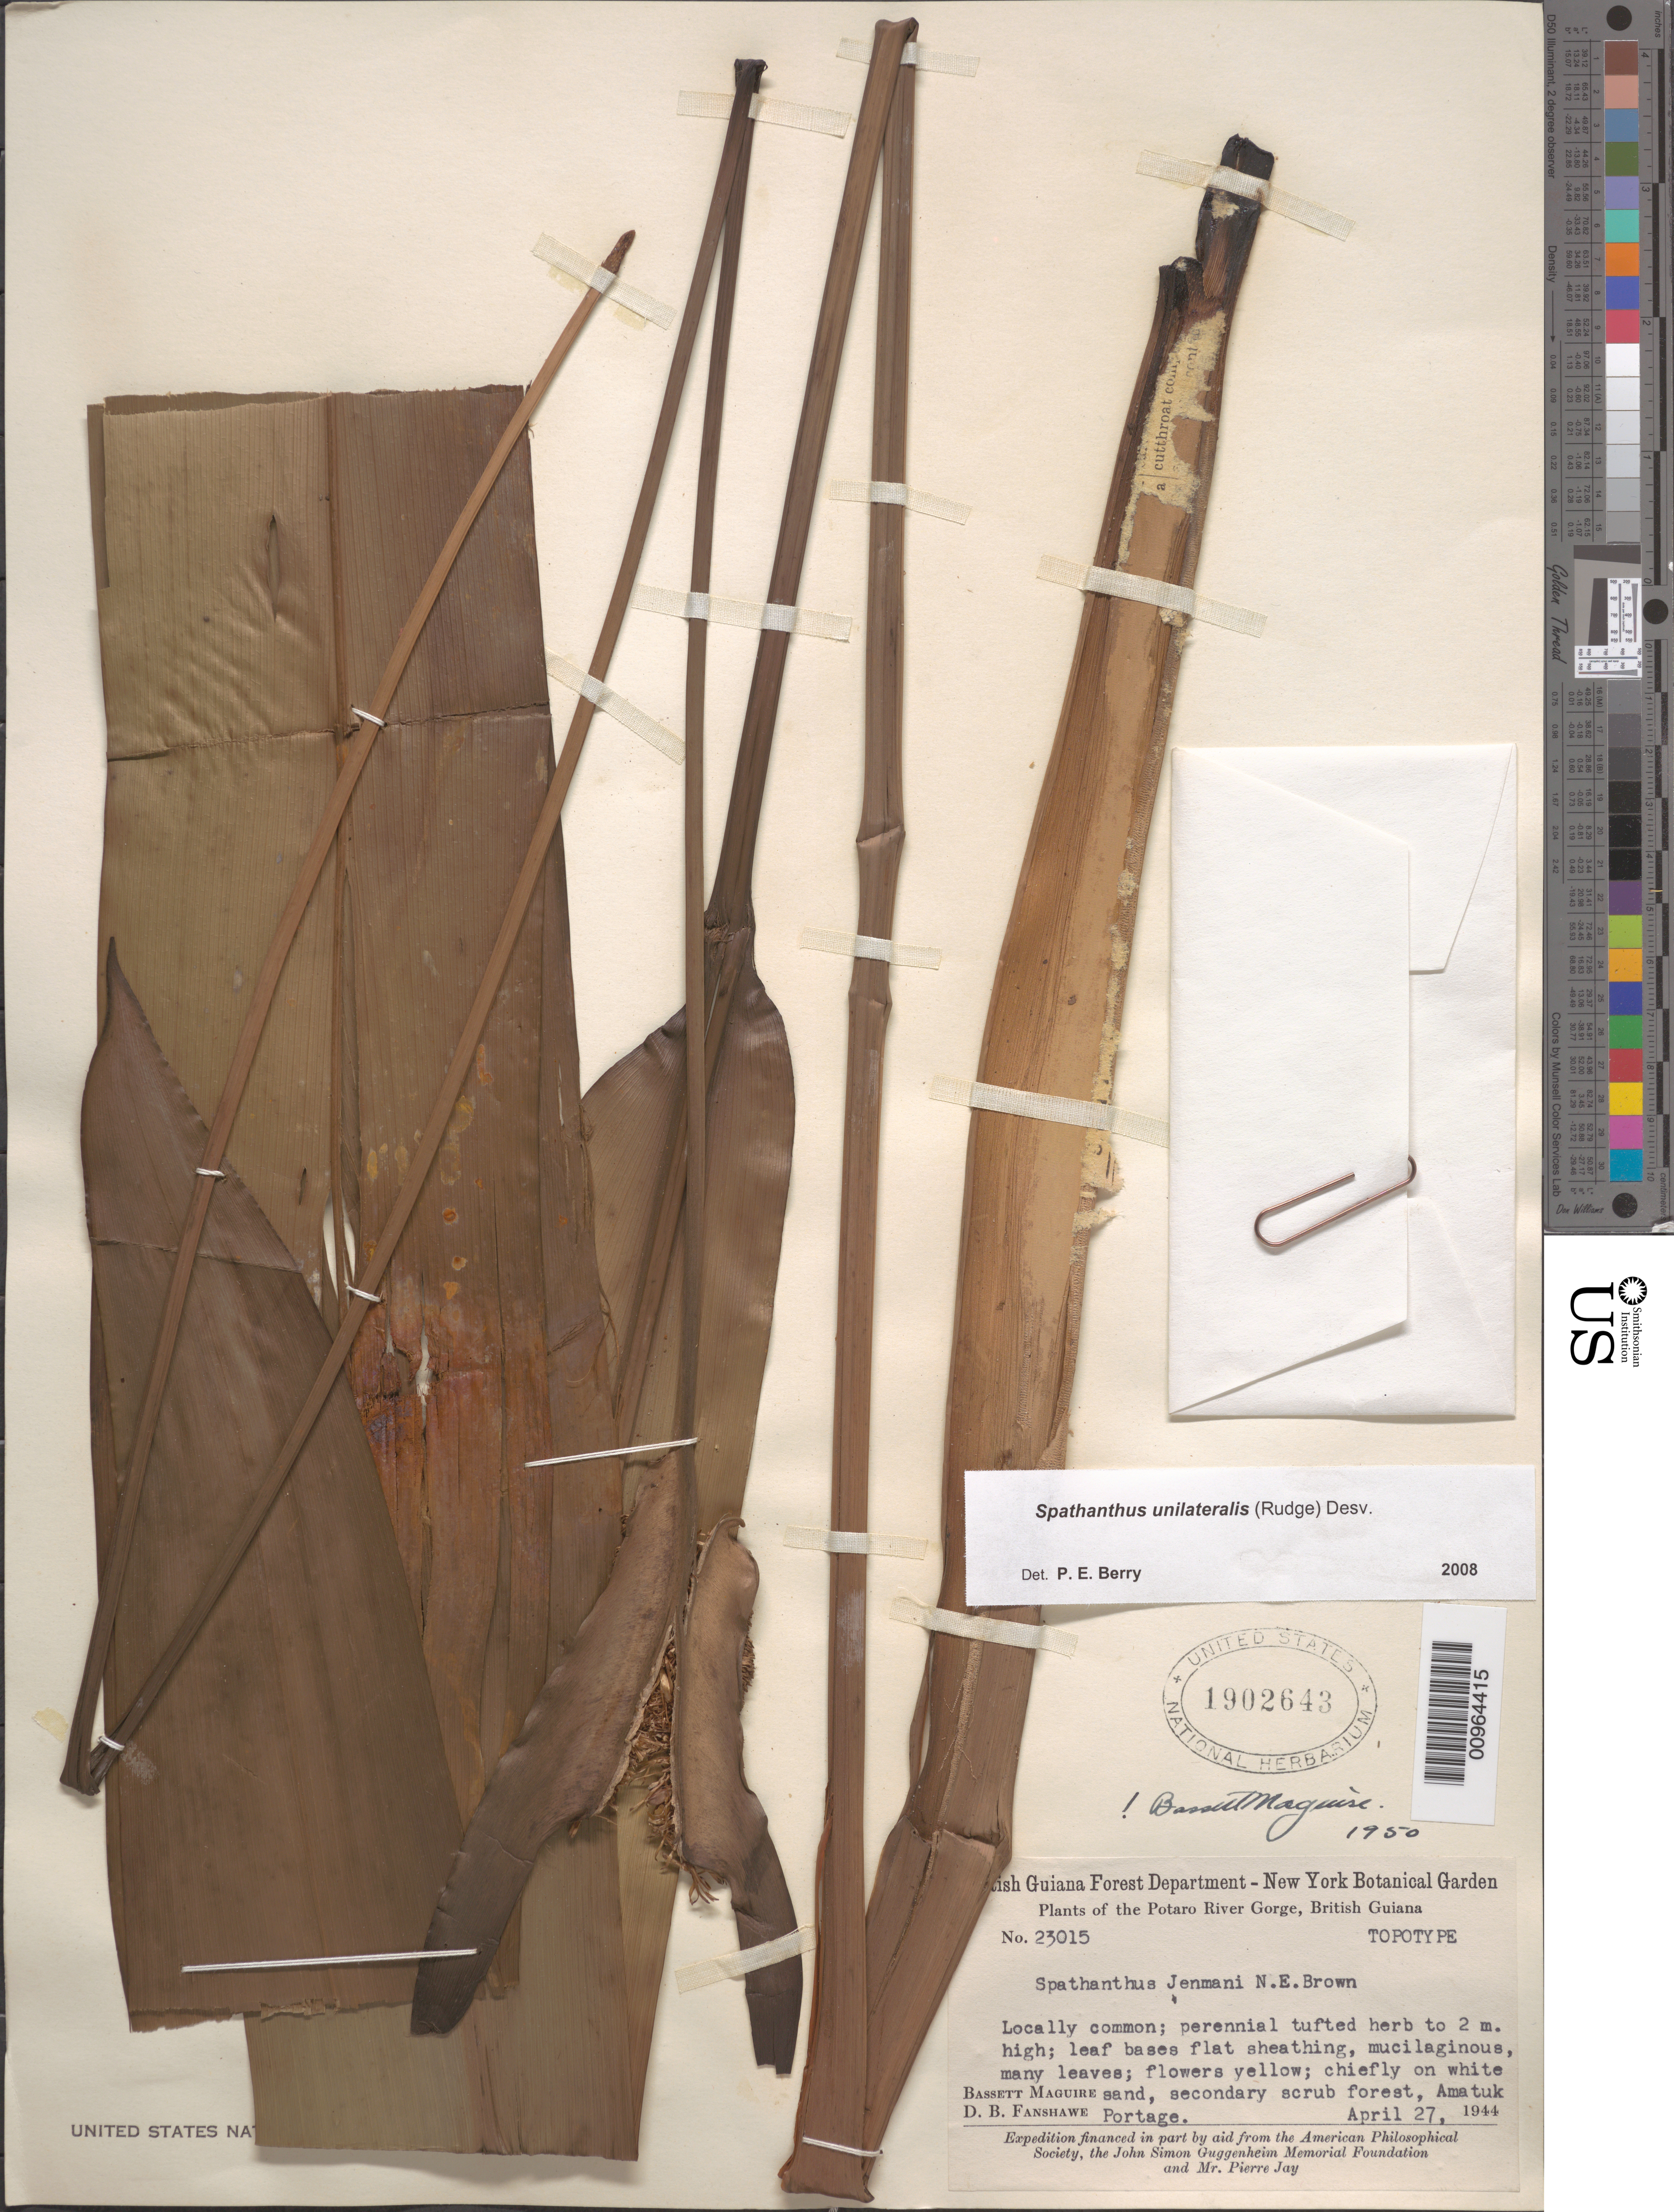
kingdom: Plantae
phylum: Tracheophyta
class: Liliopsida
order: Poales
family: Rapateaceae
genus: Spathanthus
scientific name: Spathanthus unilateralis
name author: (Rudge) Desv.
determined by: Berry, P. E., (WIS), University of Wisconsin - Madison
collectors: B. Maguire & D. B. Fanshawe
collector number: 23015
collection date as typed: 27-Apr-44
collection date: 1944-04-27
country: Guyana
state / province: Potaro-Siparuni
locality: Amatuk Portage, Potaro River Gorge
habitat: Chiefly on white sand, secondary scrub forest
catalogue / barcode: US 1902643